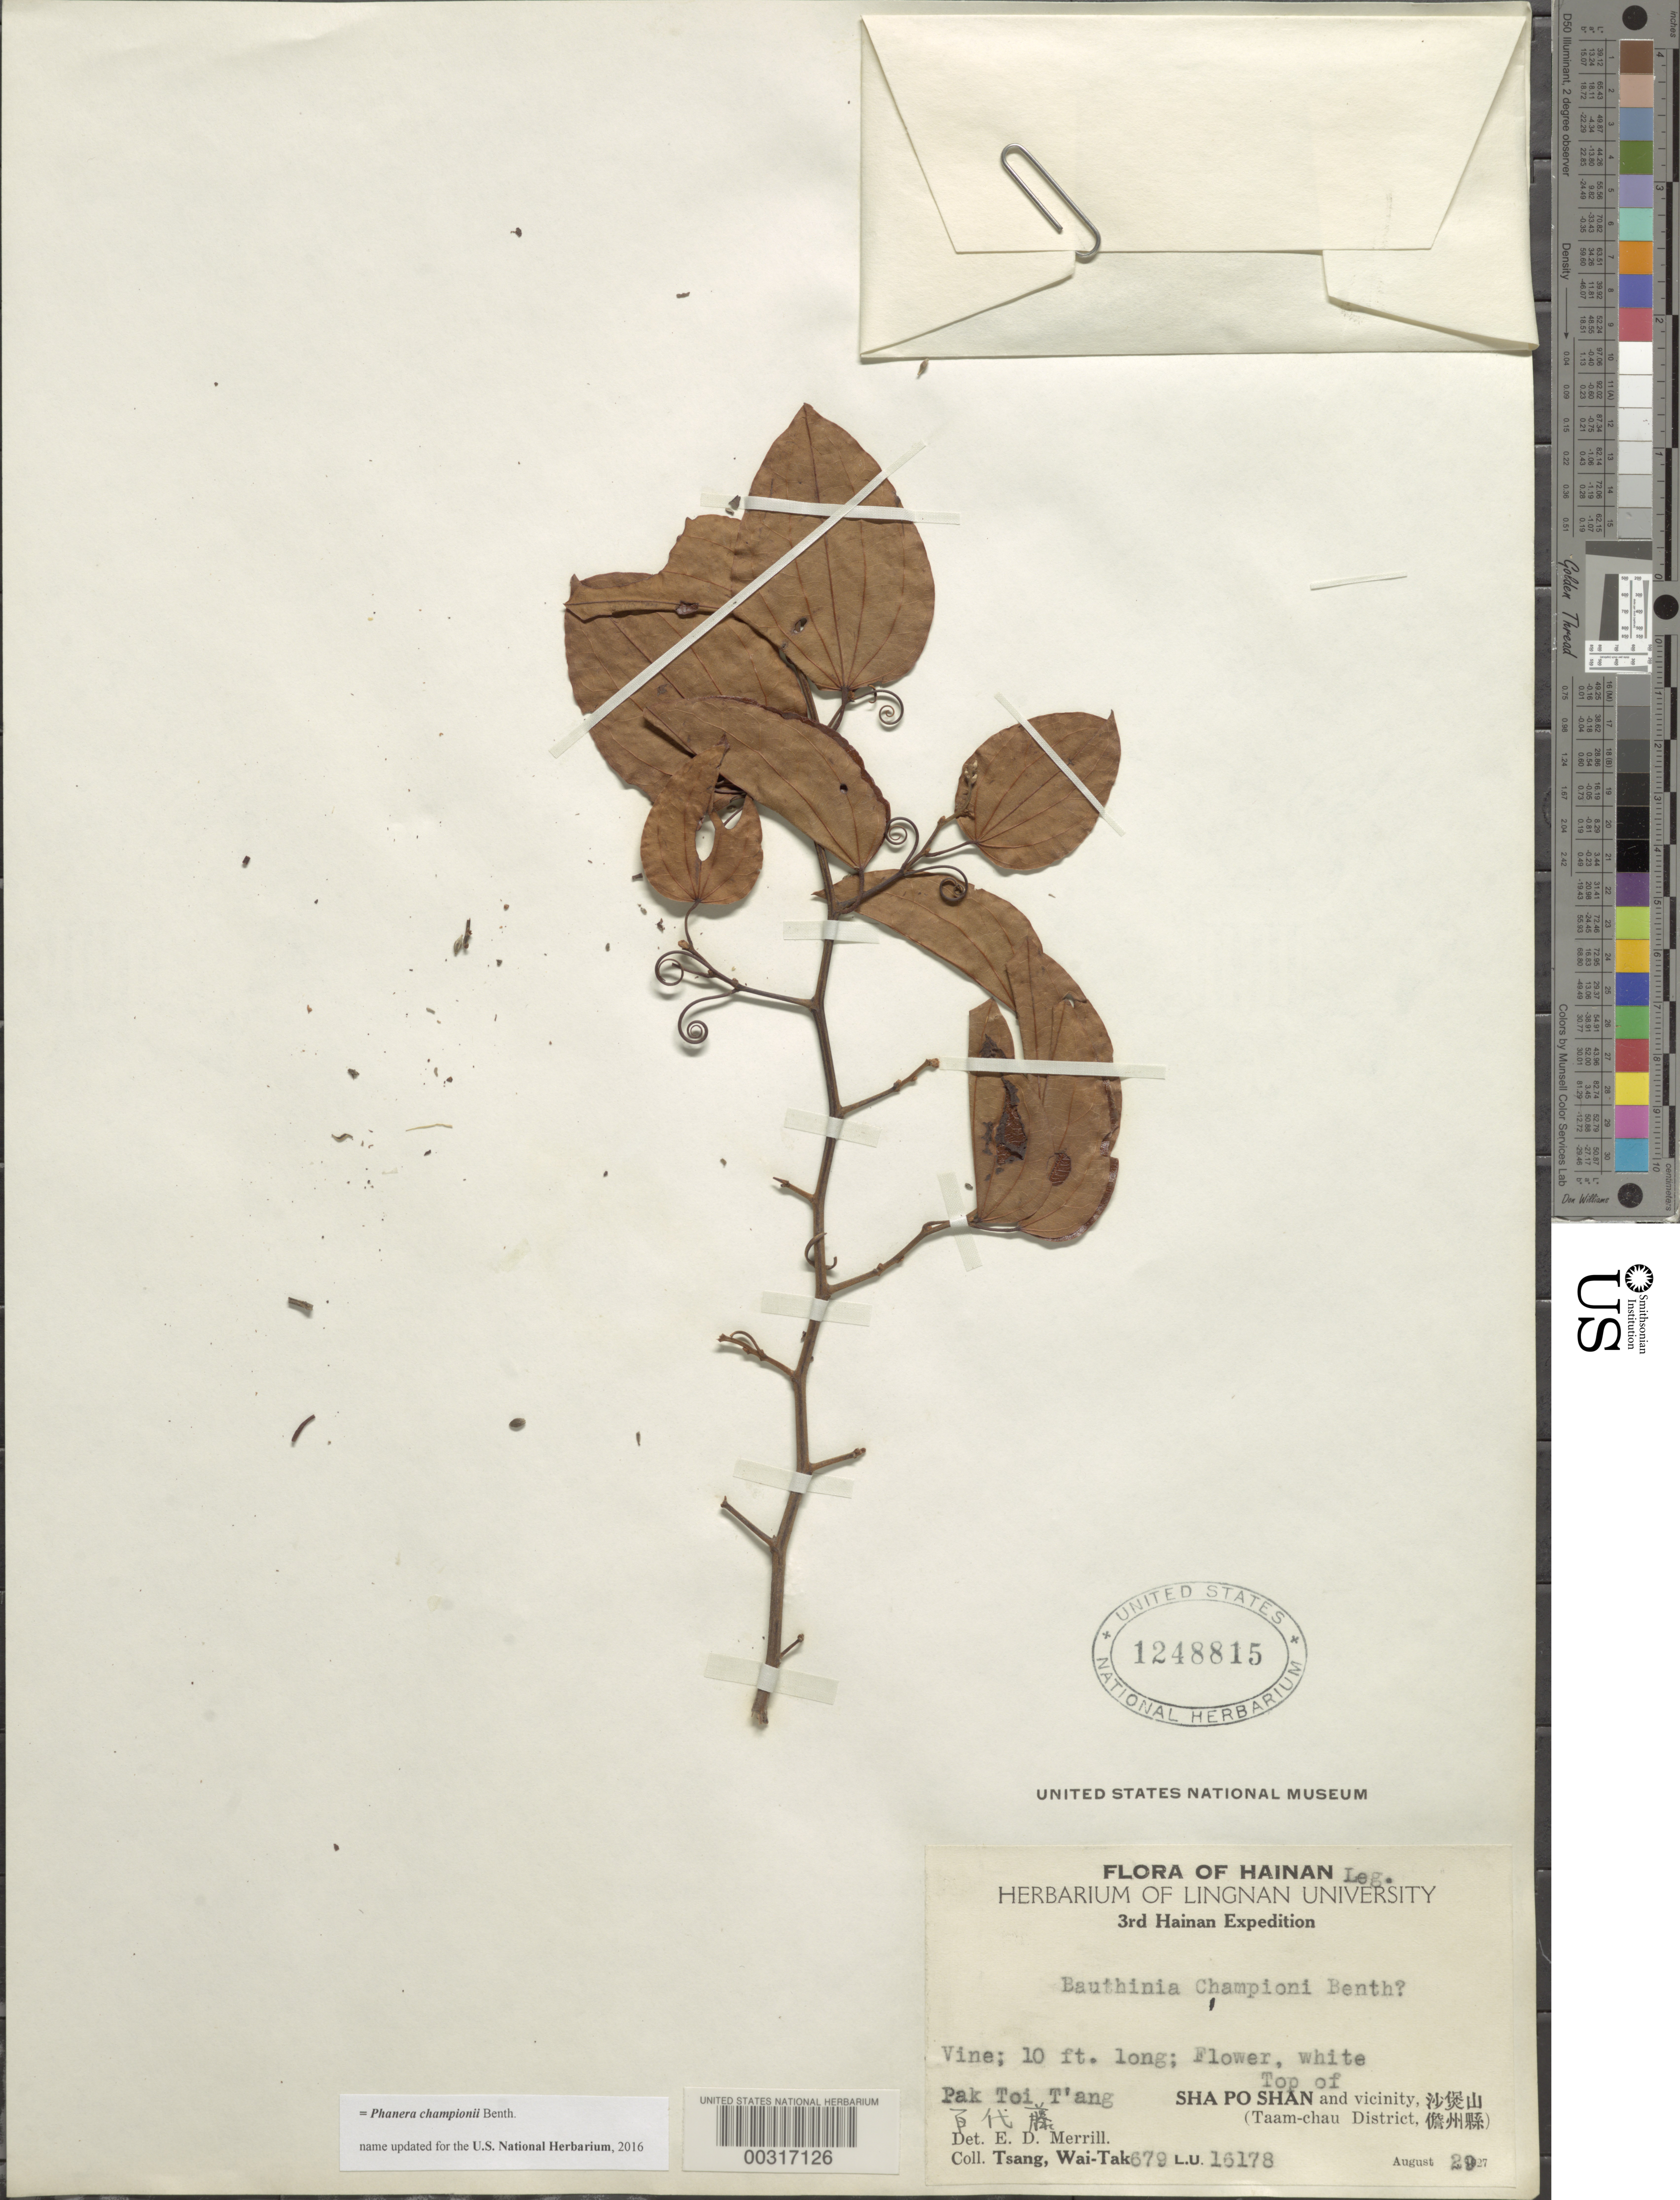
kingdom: Plantae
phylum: Tracheophyta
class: Magnoliopsida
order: Fabales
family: Fabaceae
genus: Phanera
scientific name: Phanera championii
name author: Benth.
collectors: W. T. Tsang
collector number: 679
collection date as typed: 29 Aug 1927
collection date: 1927-08-29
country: China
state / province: Hainan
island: Hainan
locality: Pak toi t'ang; sha po shan and vicinity; taam-chau dist.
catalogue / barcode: US 1248815